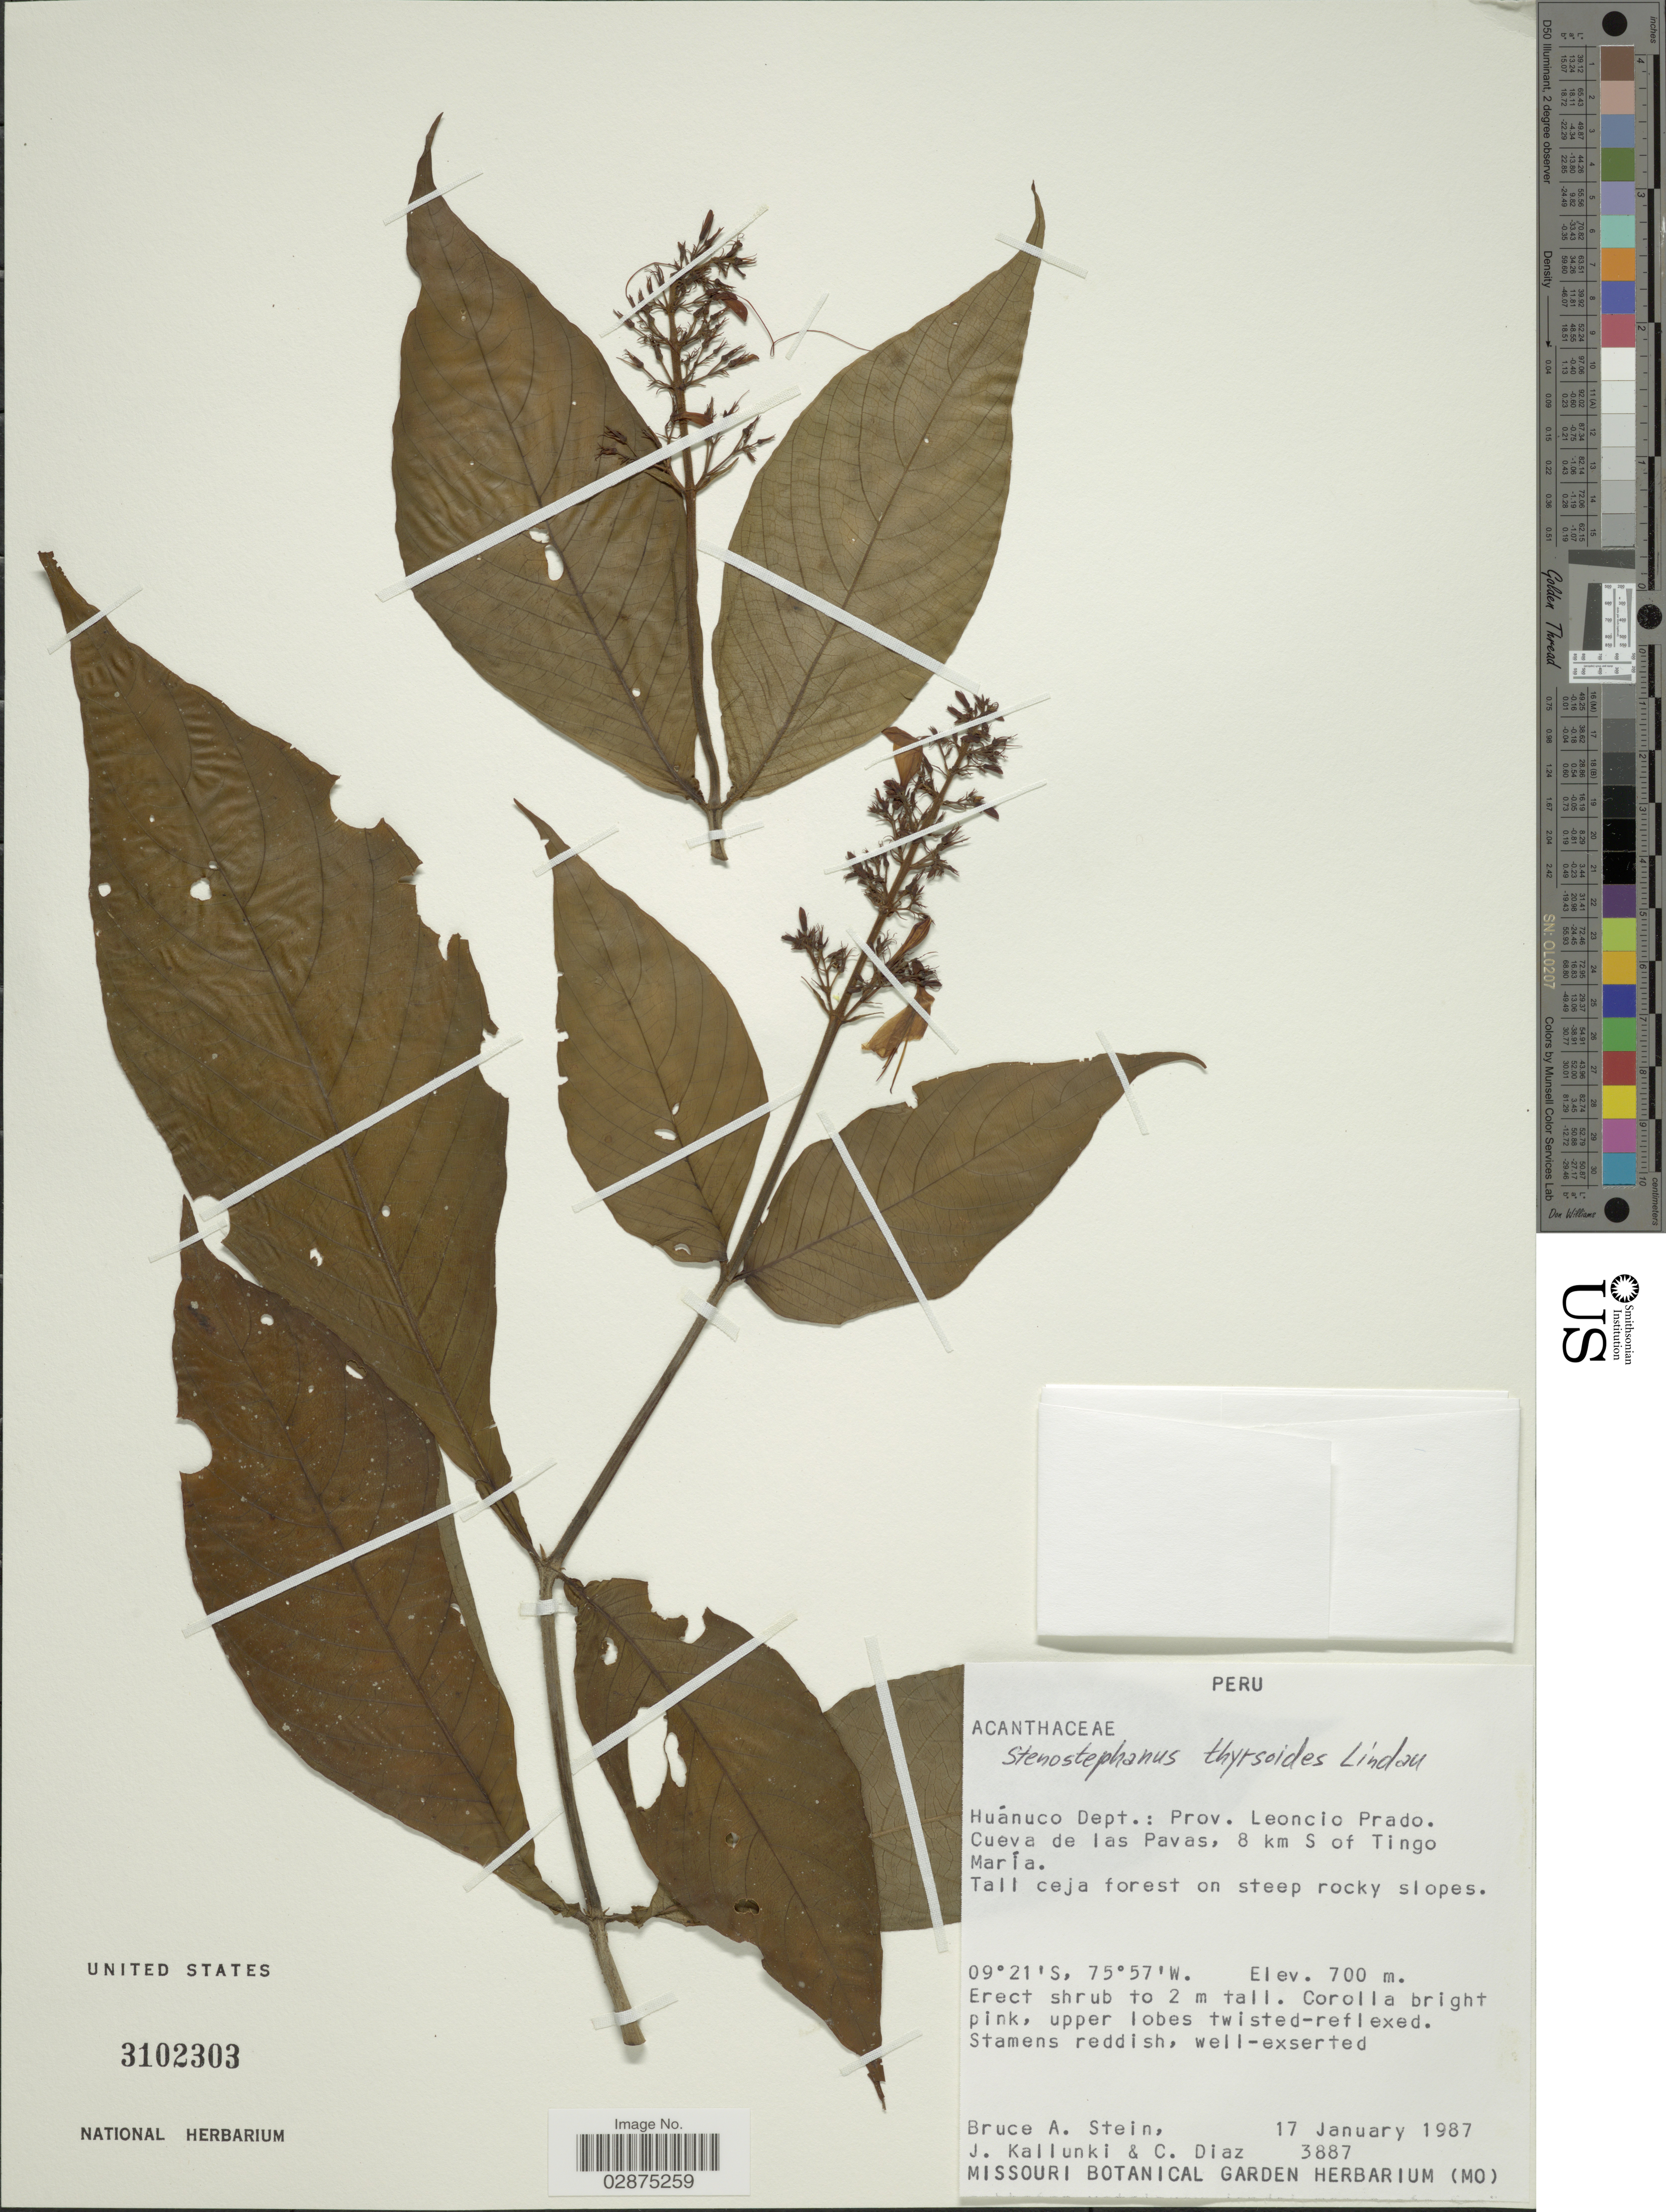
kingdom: Plantae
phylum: Tracheophyta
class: Magnoliopsida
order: Lamiales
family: Acanthaceae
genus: Stenostephanus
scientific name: Stenostephanus longistaminus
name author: (Ruiz & Pav.) V.M. Baum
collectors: B. A. Stein, J. Kallunki & C. Díaz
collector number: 3887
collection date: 1987-01-17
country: Peru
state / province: Huánuco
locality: Huánuco Dept.: Prov. Leoncio Prado. Cueva de las Pavas, 8 km S of Tingo María.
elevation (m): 700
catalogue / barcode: US 3102303